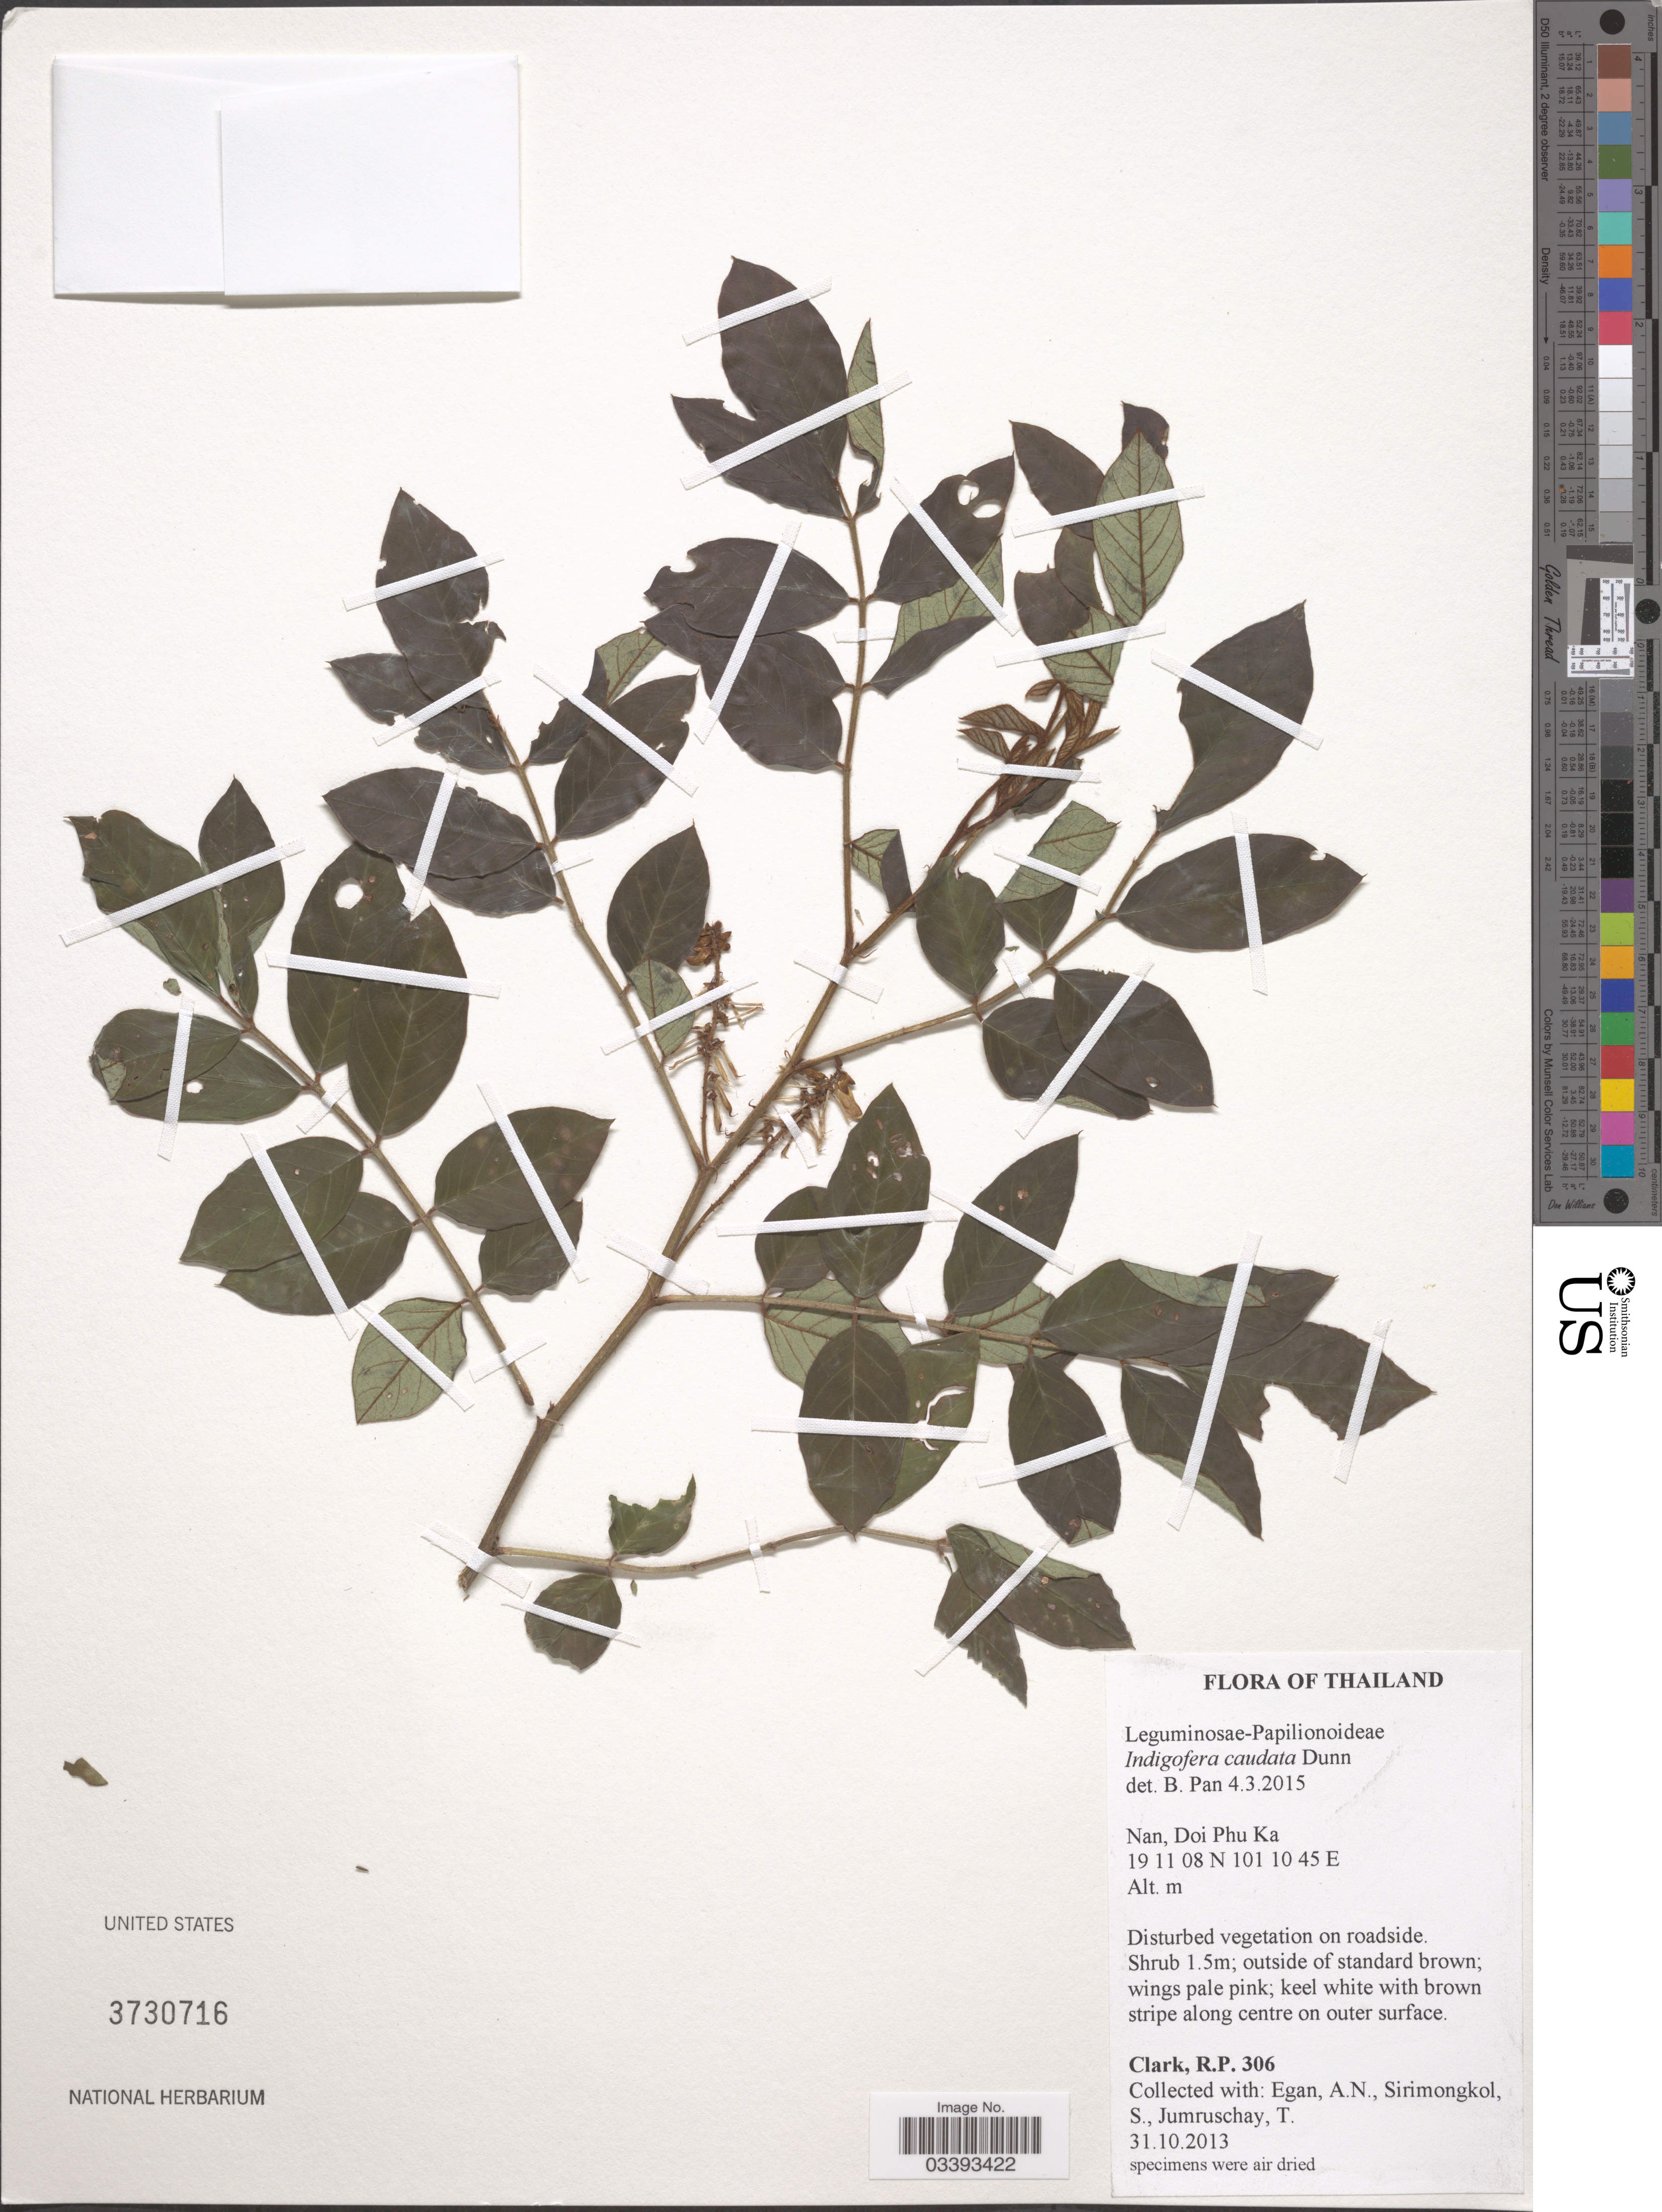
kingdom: Plantae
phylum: Tracheophyta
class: Magnoliopsida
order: Fabales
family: Fabaceae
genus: Indigofera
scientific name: Indigofera caudata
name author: Dunn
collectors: R. P. Clark, A. N. Egan, S. Sirimongkol & T. Jumruschay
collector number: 306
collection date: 2013-10-31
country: Thailand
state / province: Nan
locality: Doi Phu Ka.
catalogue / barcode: US 3730716